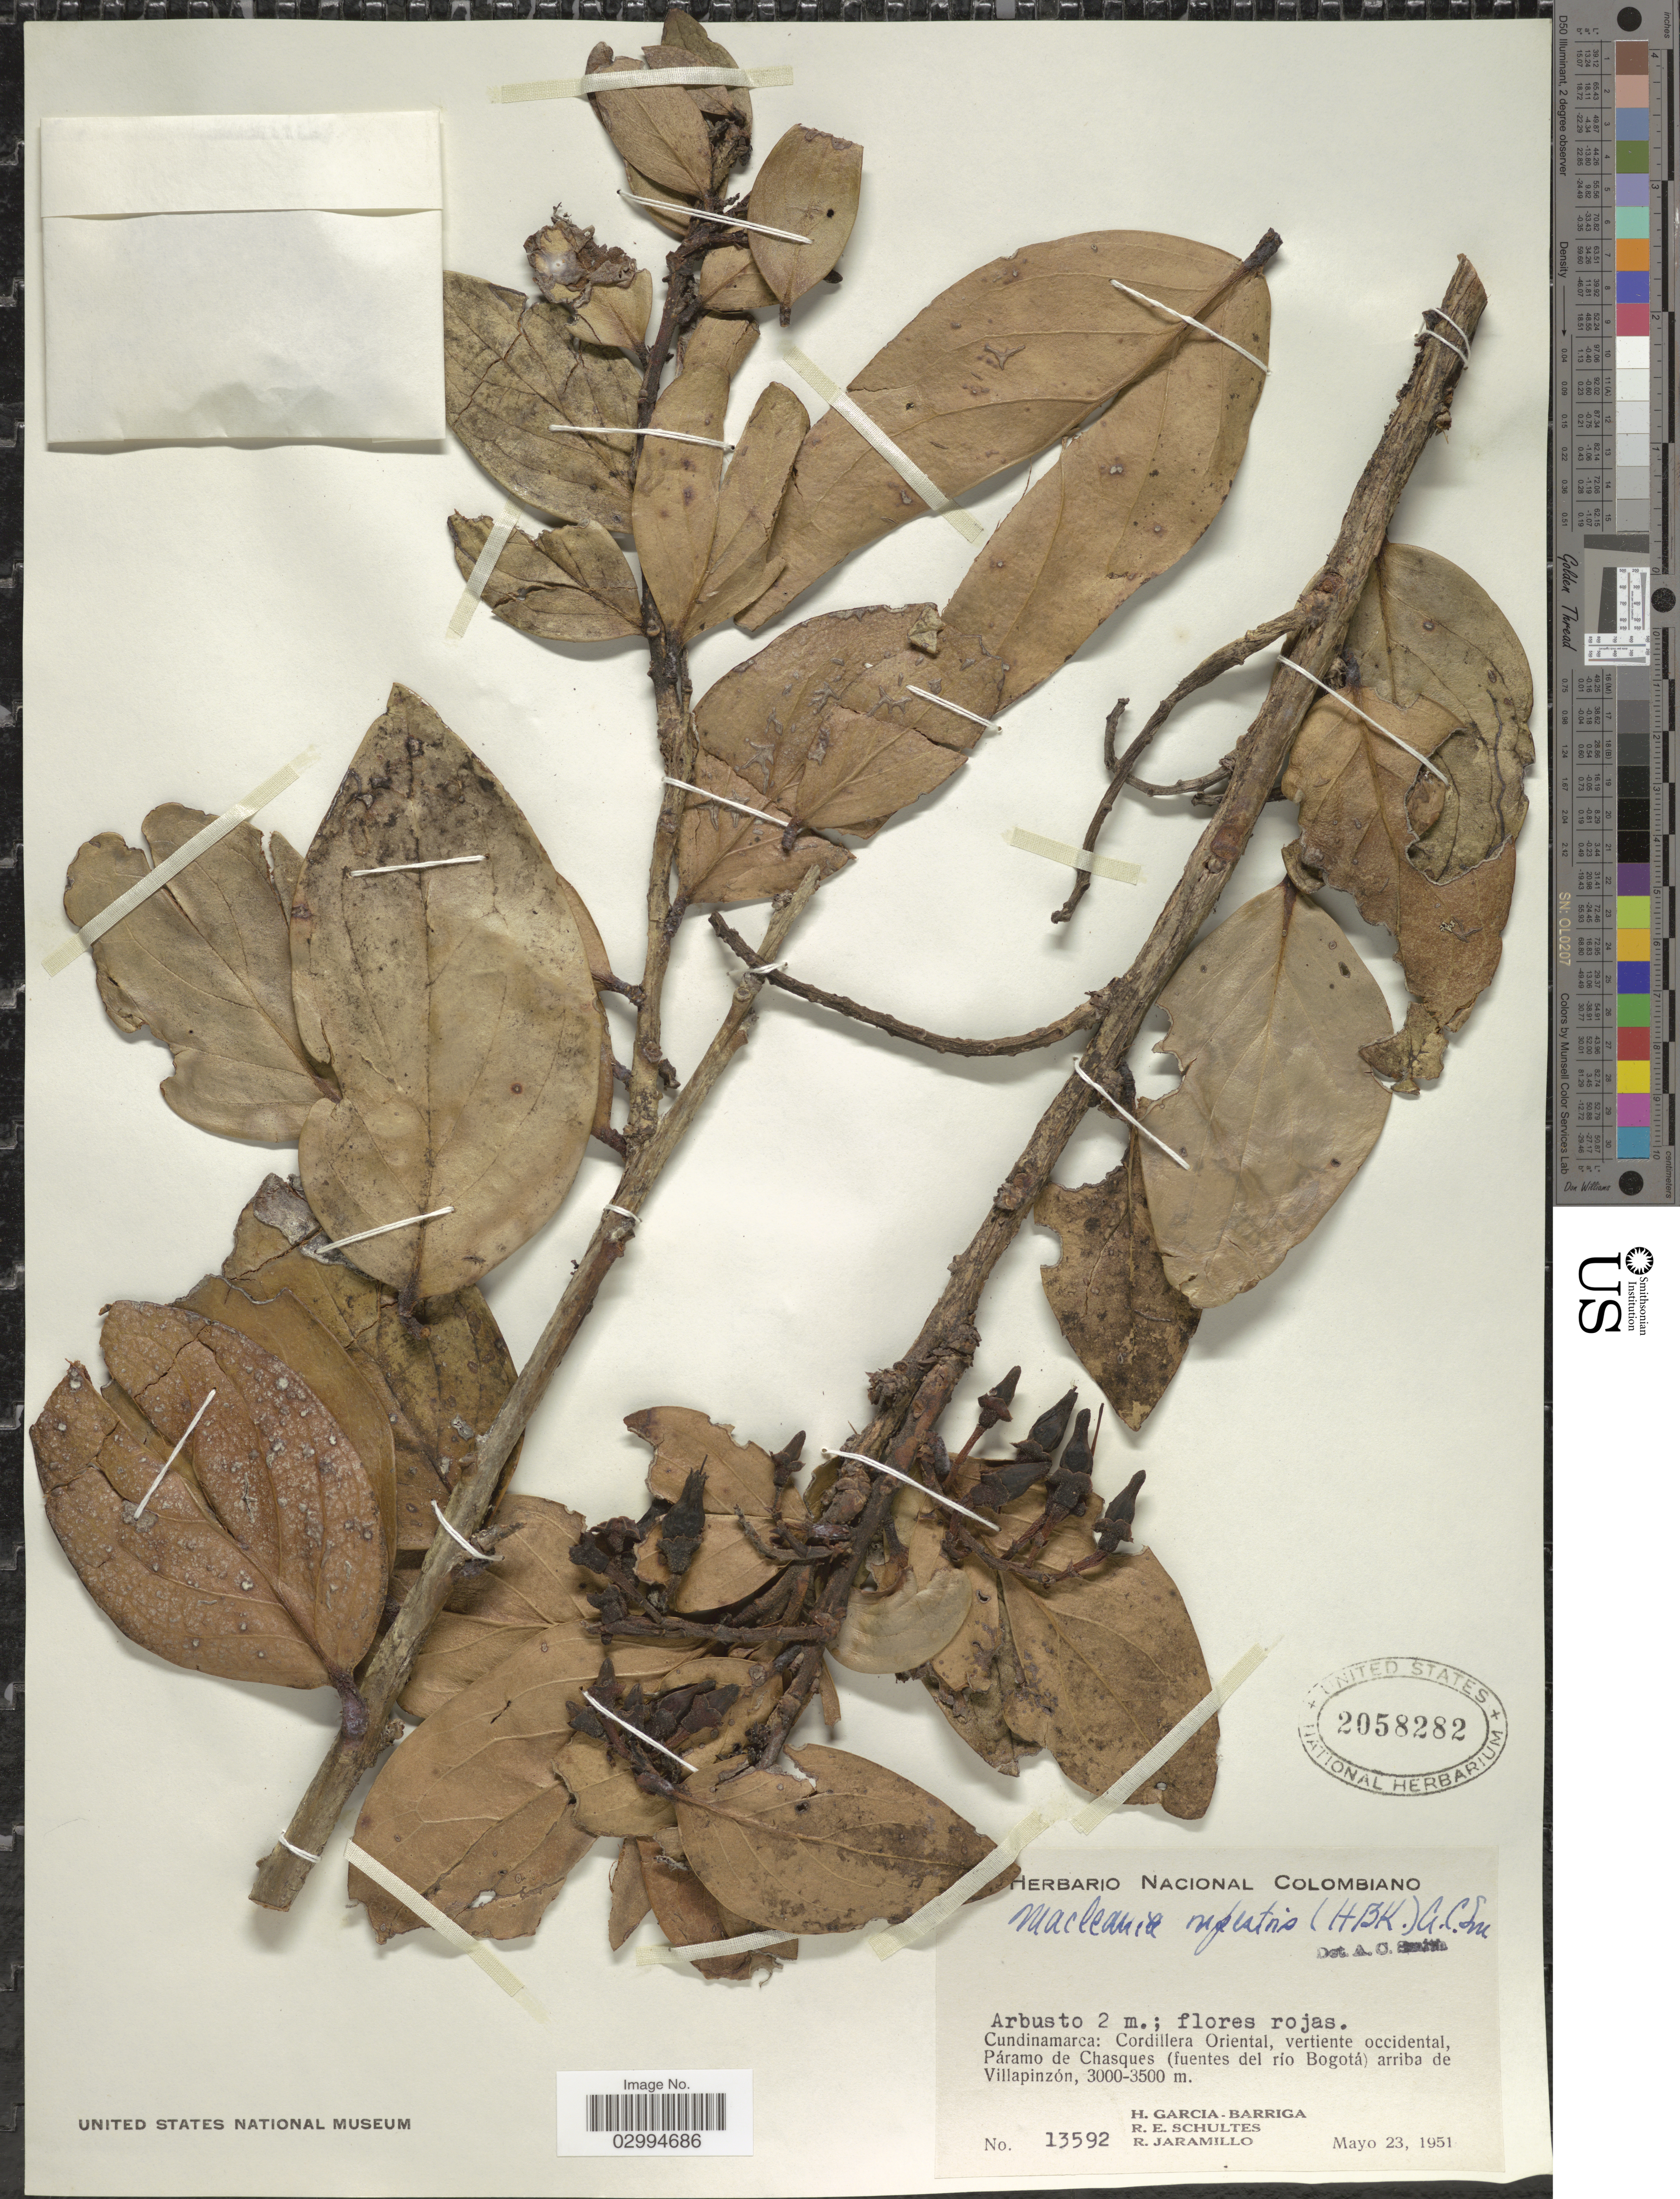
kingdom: Plantae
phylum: Tracheophyta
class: Magnoliopsida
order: Ericales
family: Ericaceae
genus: Macleania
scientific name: Macleania rupestris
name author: (Kunth) A.C. Sm.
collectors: H. García Barriga, R. E. Schultes & R. Jaramillo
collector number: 13592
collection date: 1951-05-23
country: Colombia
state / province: Cundinamarca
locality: Cordillera Oriental, vertiente occidental, Páramo de Chasques (fuentes del río Bogotá) arriba de Villapinzón.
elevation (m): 3000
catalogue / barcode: US 2058282